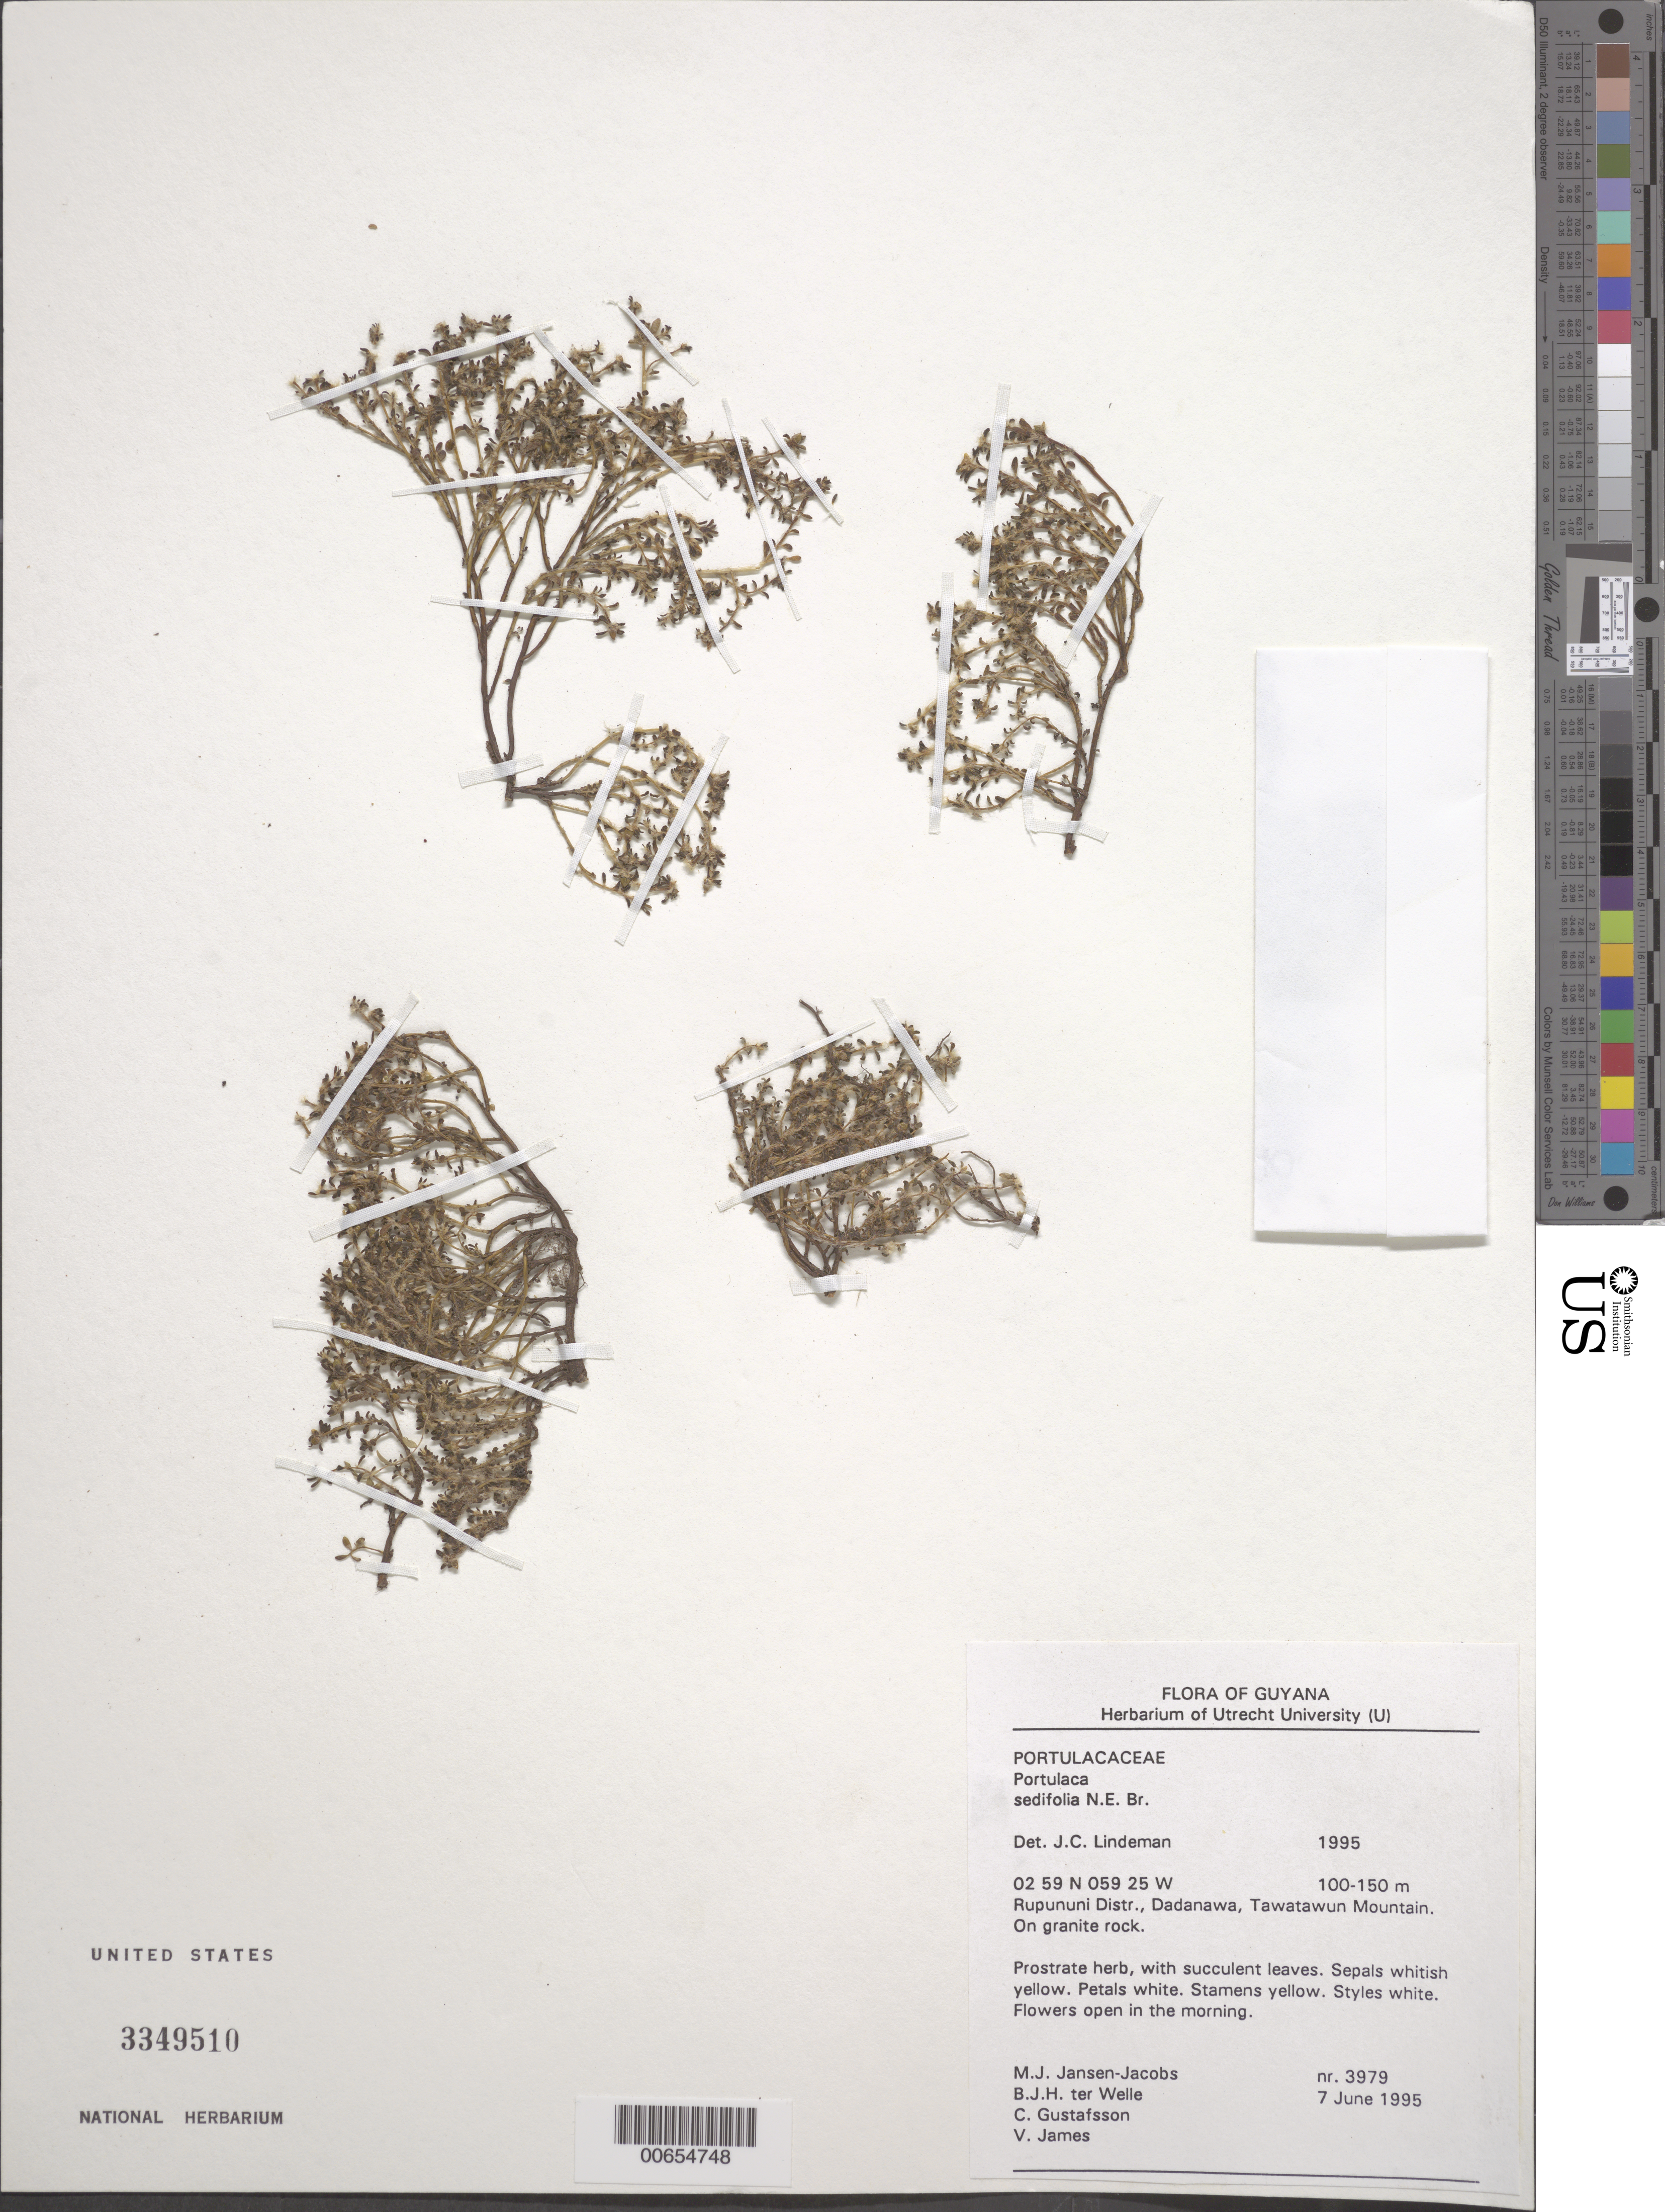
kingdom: Plantae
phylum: Tracheophyta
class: Magnoliopsida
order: Caryophyllales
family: Portulacaceae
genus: Portulaca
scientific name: Portulaca sedifolia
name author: N.E. Br.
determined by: DeFilipps, R. A.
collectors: M. J. Jansen-Jacobs, B. Welle, C. G. Gustafsson & V. James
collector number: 3979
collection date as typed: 7-Jun-95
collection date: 1995-06-07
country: Guyana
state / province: U. Takutu-U. Essequibo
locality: Dadanawa, Tawatawun Mt., Rupununi District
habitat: On granite rock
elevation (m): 100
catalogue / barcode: US 3349510